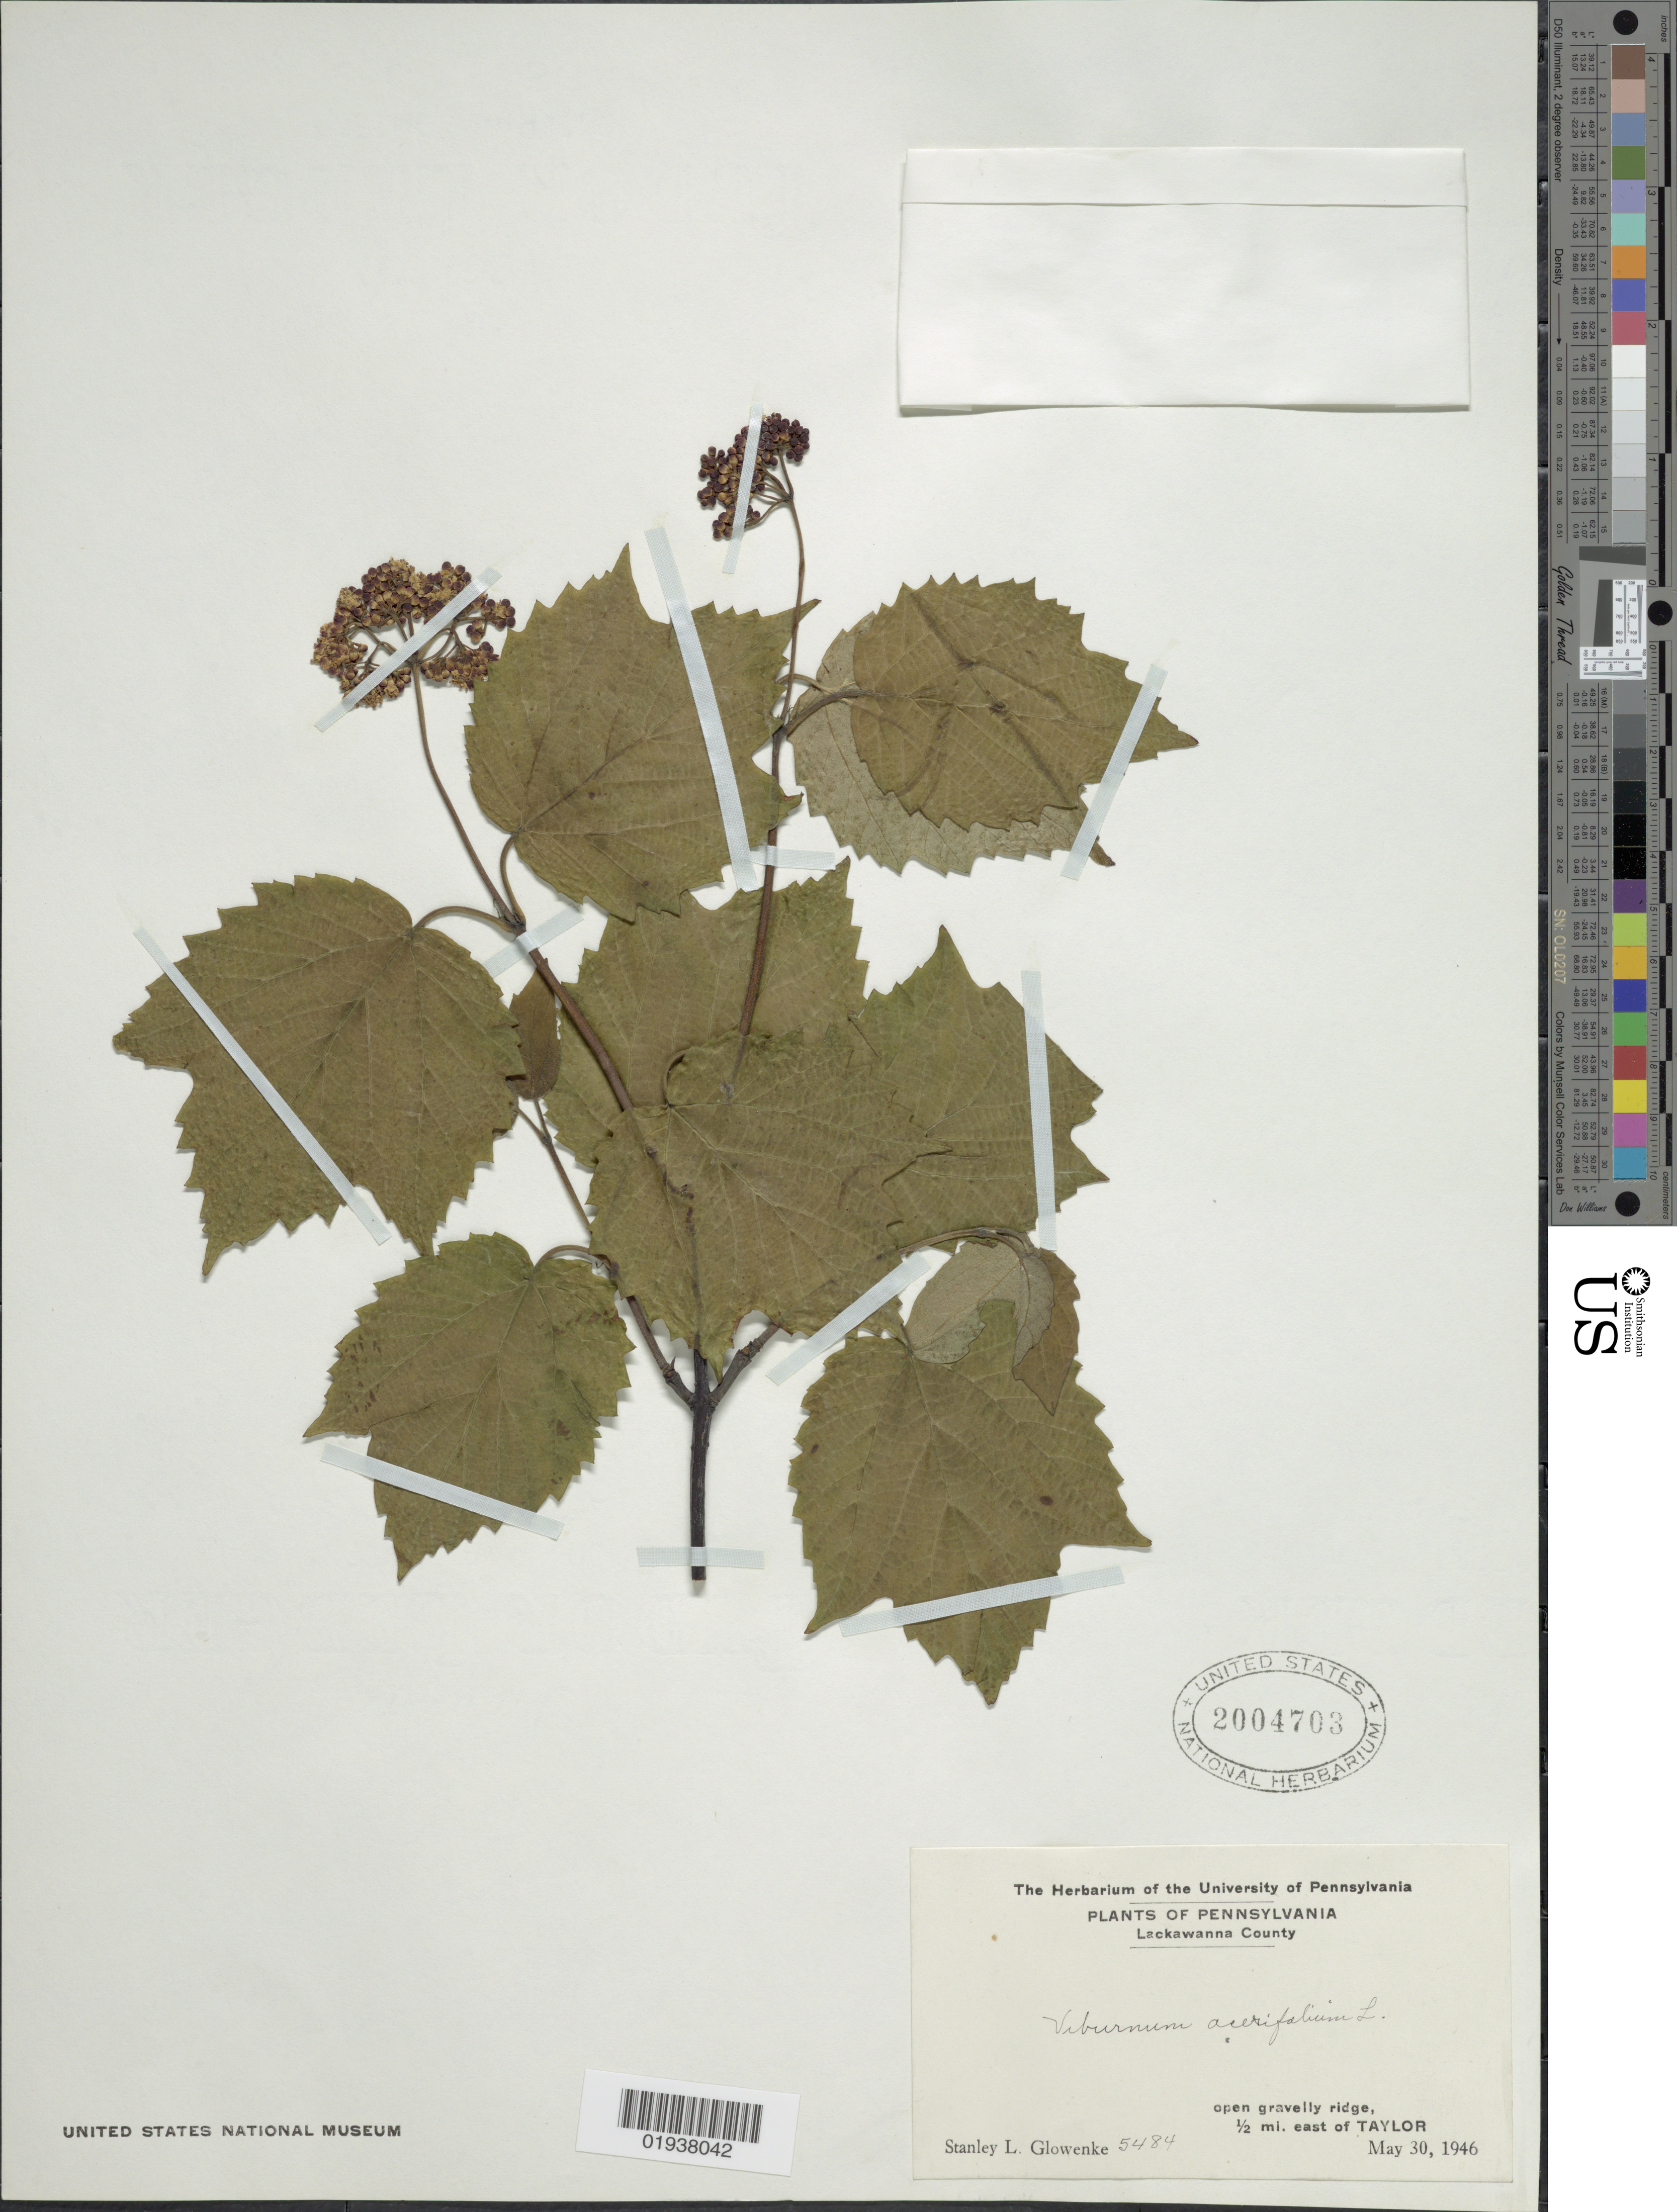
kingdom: Plantae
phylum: Tracheophyta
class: Magnoliopsida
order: Dipsacales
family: Viburnaceae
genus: Viburnum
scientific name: Viburnum acerifolium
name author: L.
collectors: S. Glowenke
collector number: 5484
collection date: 1946-05-30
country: United States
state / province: Pennsylvania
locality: Lackawanna County. Open gravel ridge, ½ mi. east of Taylor.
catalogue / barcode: US 2004703